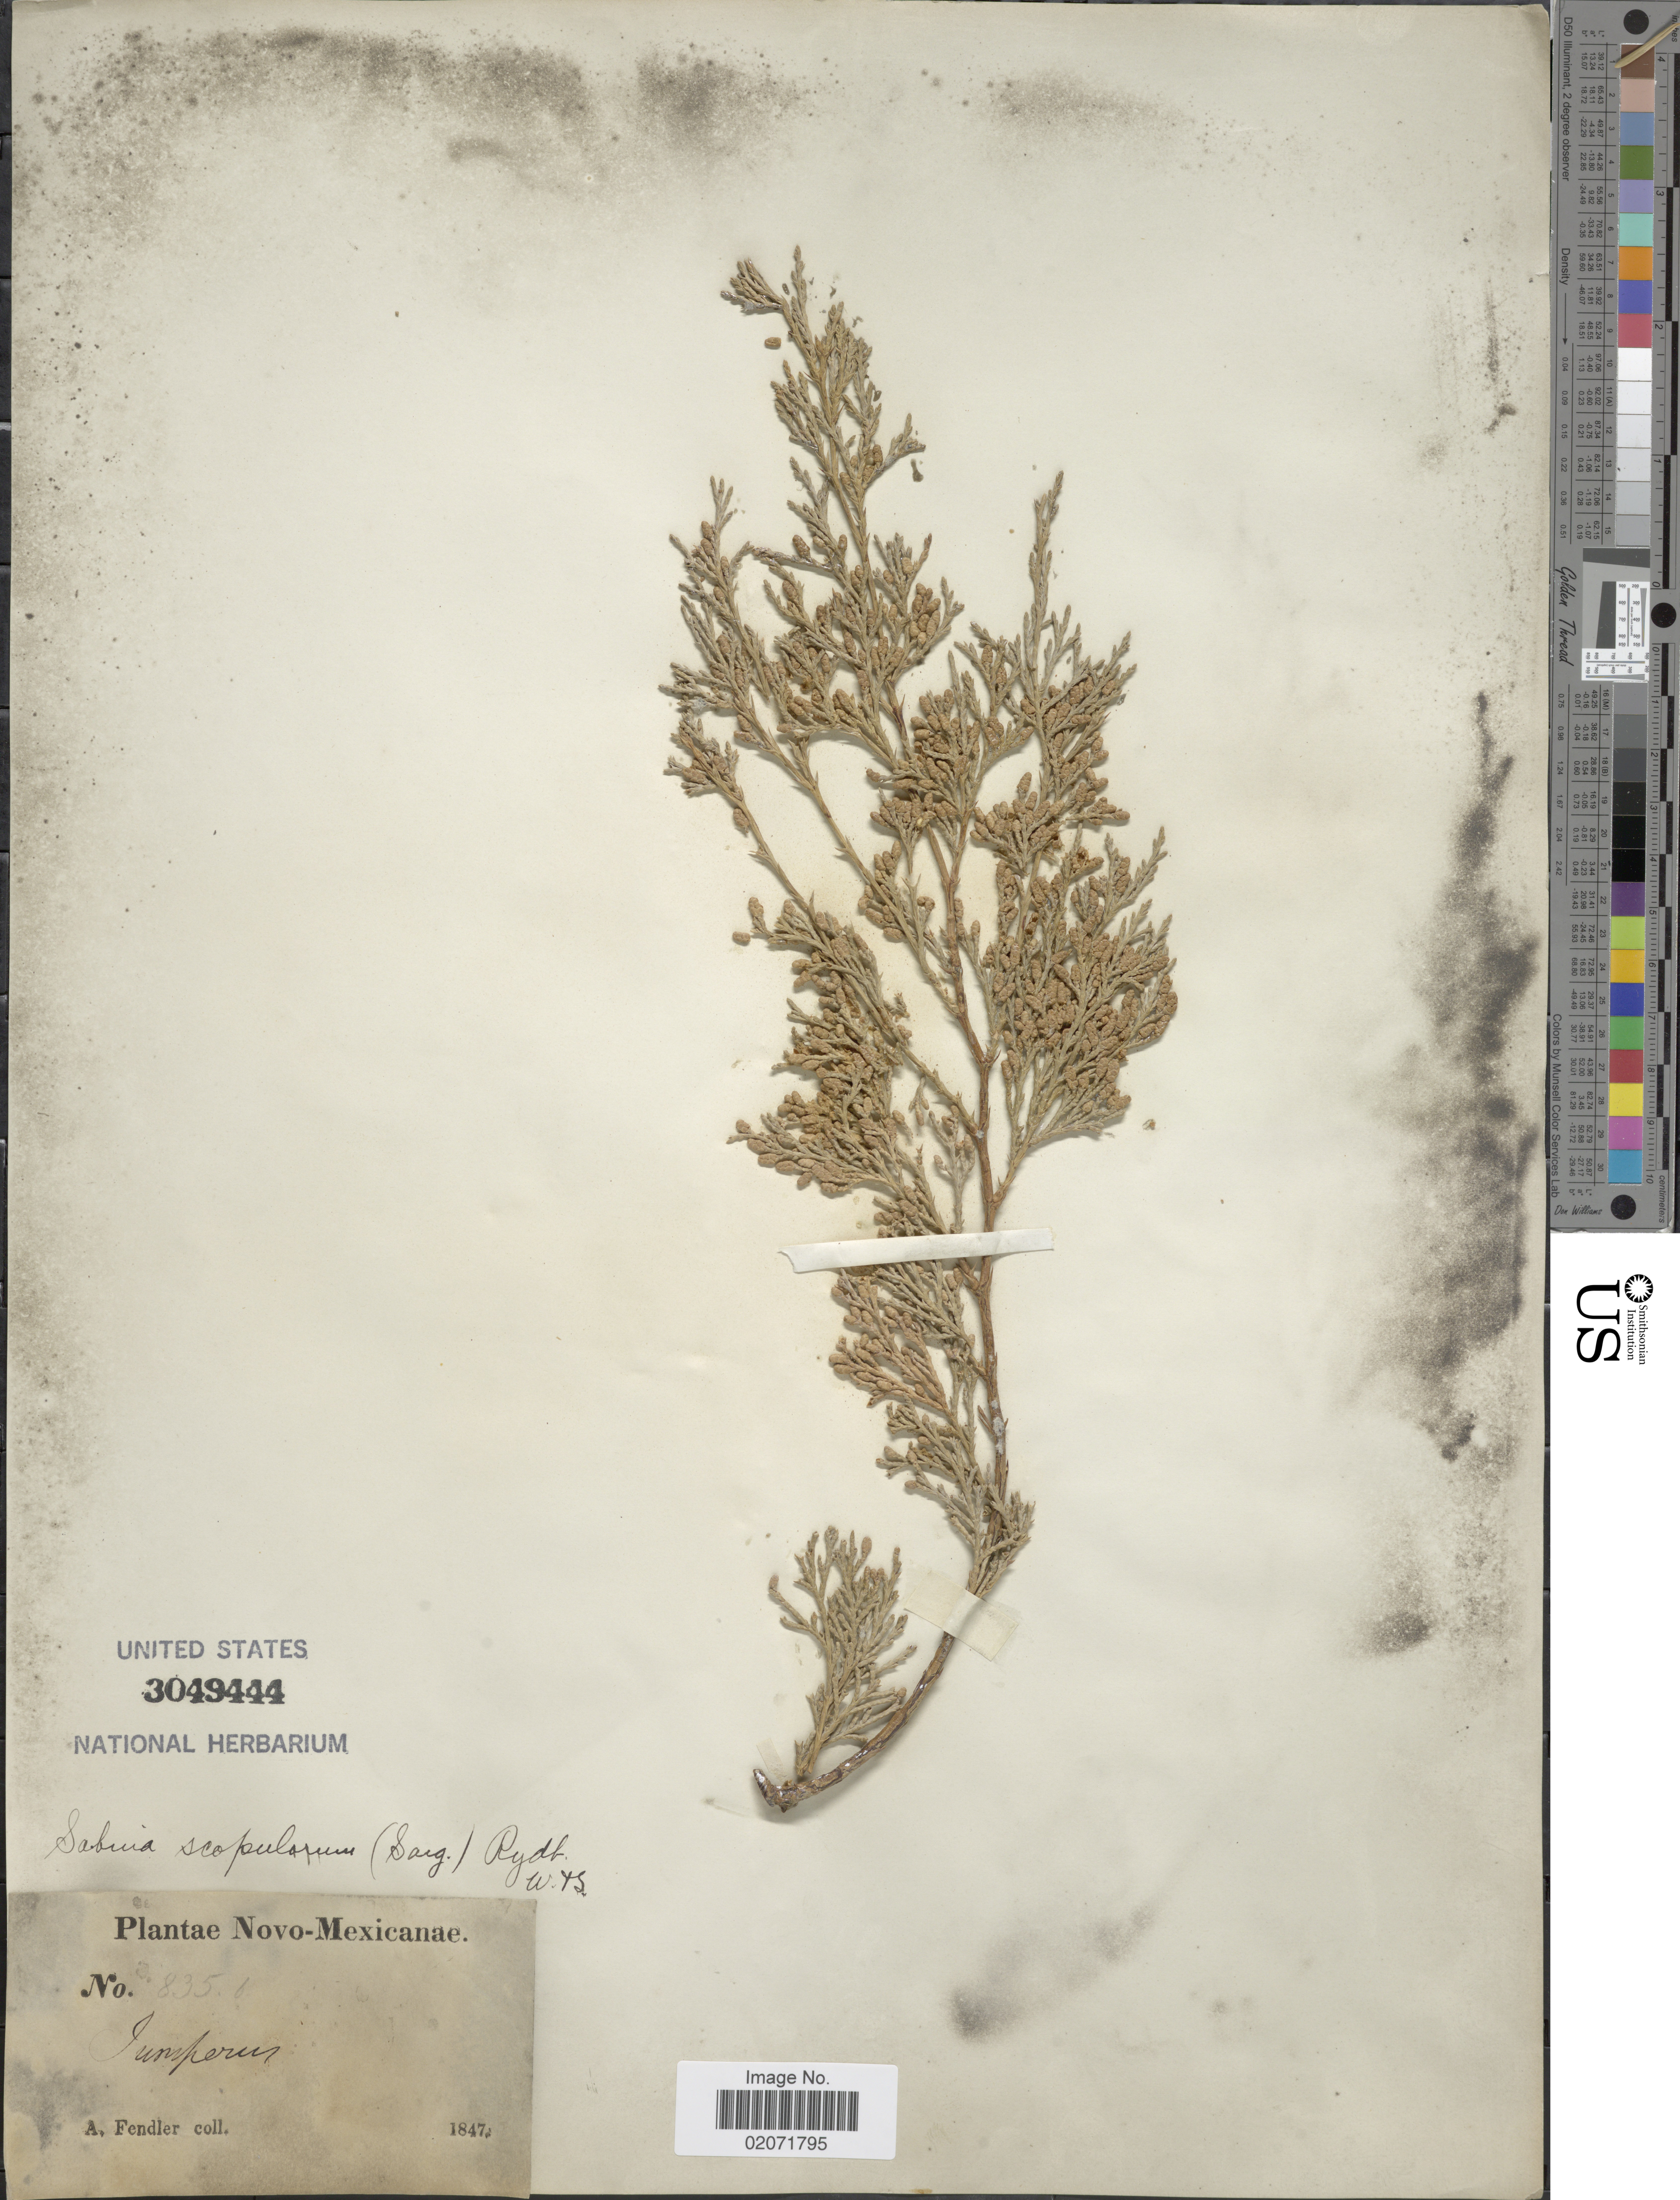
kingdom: Plantae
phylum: Tracheophyta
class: Pinopsida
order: Pinales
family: Cupressaceae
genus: Juniperus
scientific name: Juniperus scopulorum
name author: Sarg.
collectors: A. Fendler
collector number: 835b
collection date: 1847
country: United States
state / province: New Mexico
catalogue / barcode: US 3049444